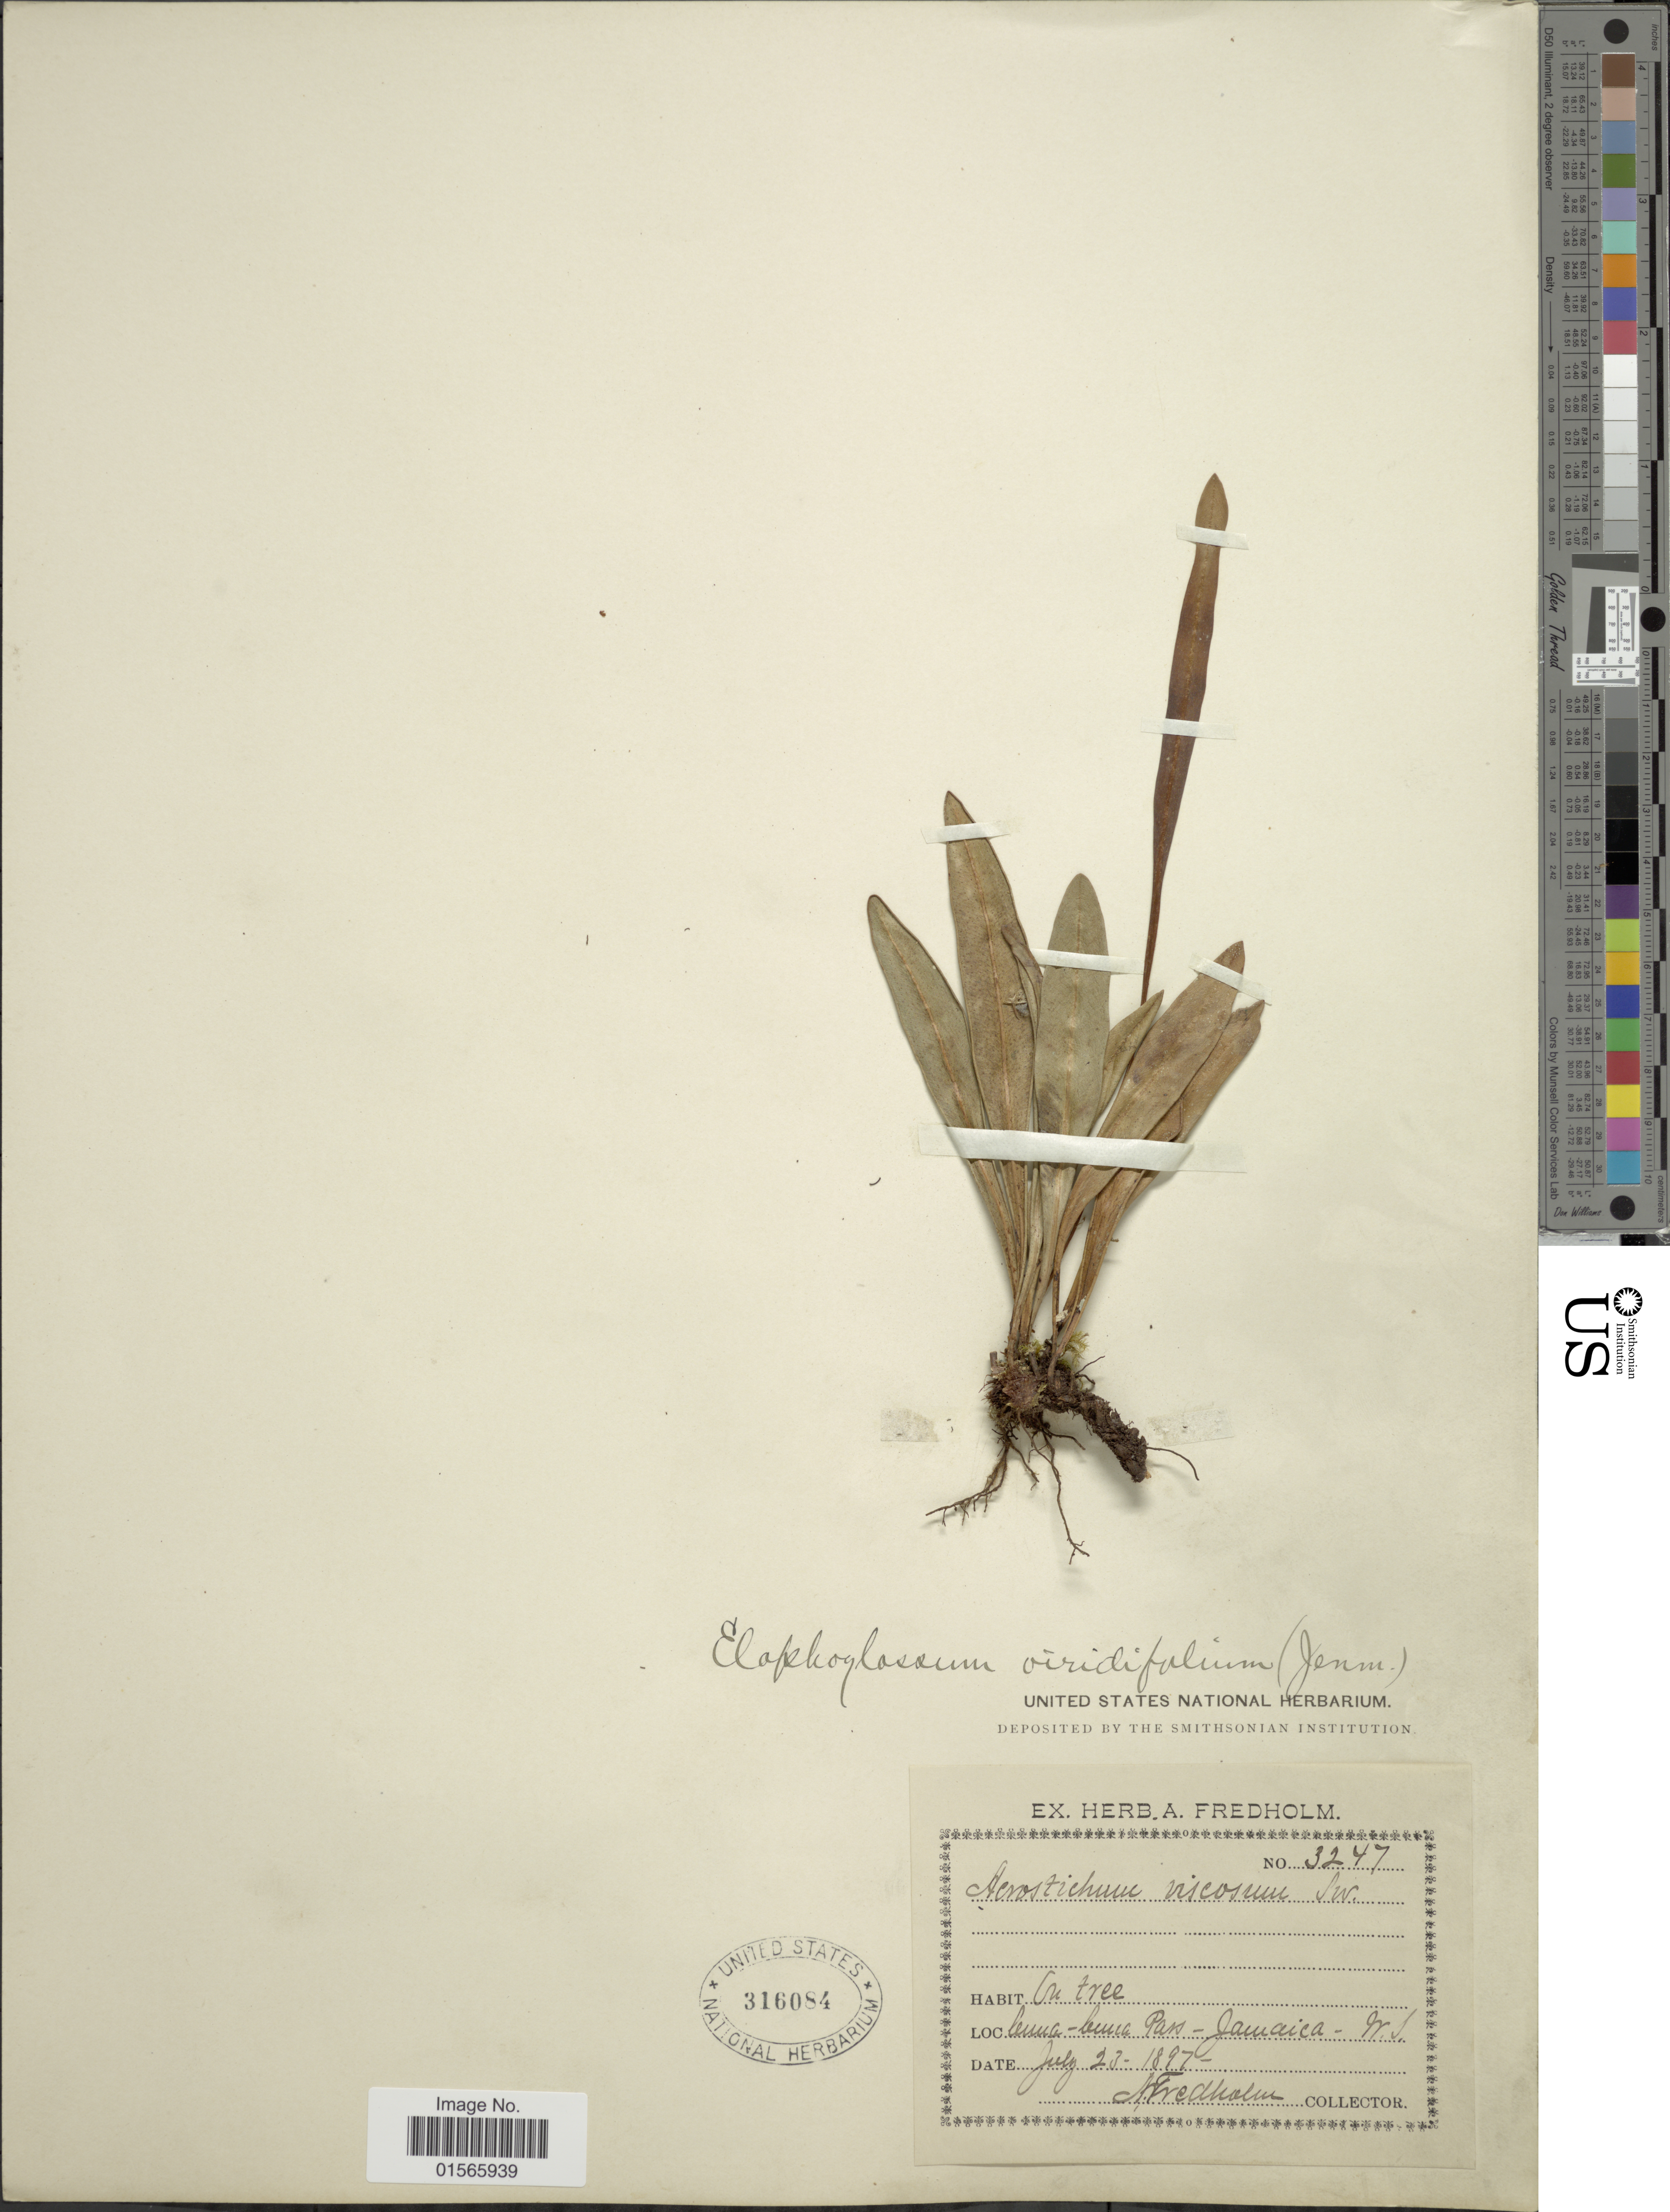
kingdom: Plantae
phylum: Tracheophyta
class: Polypodiopsida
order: Polypodiales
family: Dryopteridaceae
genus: Elaphoglossum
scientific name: Elaphoglossum simplex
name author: (Sw.) Schott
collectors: A. Fredholm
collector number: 3247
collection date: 1897-07-23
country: Jamaica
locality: Cuna Cuna Pass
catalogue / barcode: US 316084